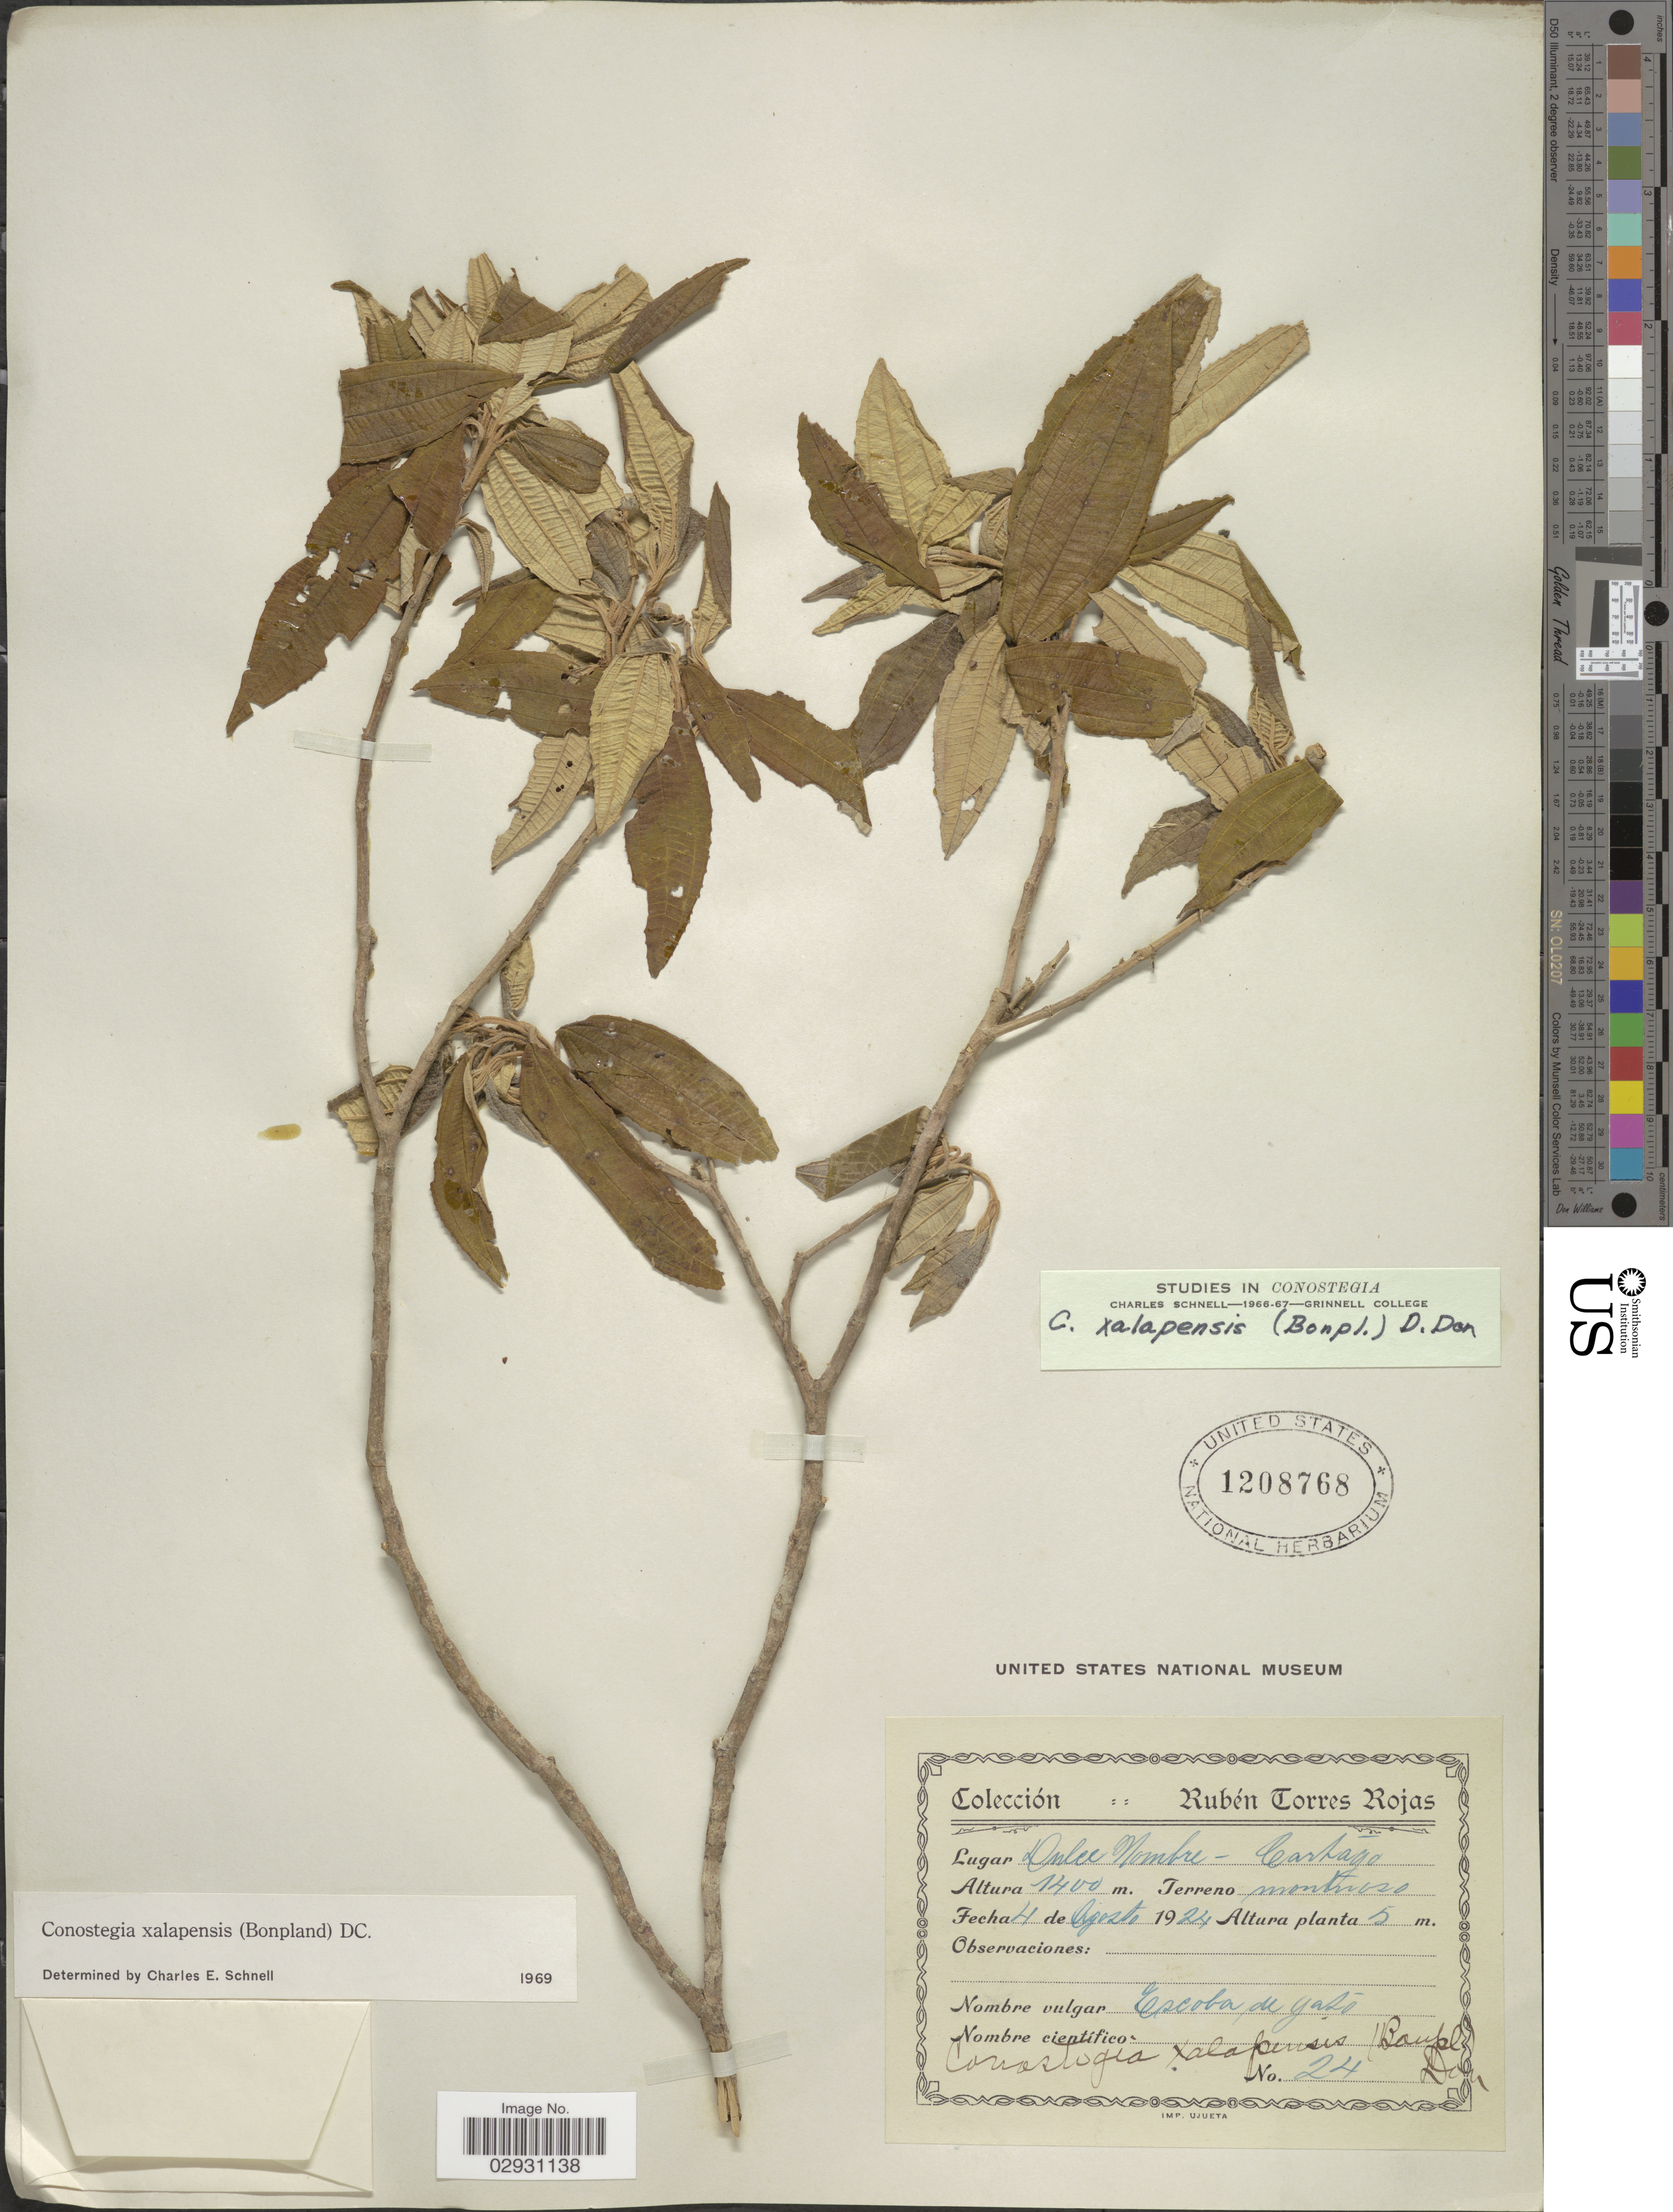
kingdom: Plantae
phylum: Tracheophyta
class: Magnoliopsida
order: Myrtales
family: Melastomataceae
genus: Conostegia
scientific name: Conostegia quadrangularis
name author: Schltdl. ex Steud.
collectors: R. Torres Rojas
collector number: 24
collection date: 1924-08-04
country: Costa Rica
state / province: Cartago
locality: Dulce Nomnbre.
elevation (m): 1400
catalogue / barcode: US 1208768